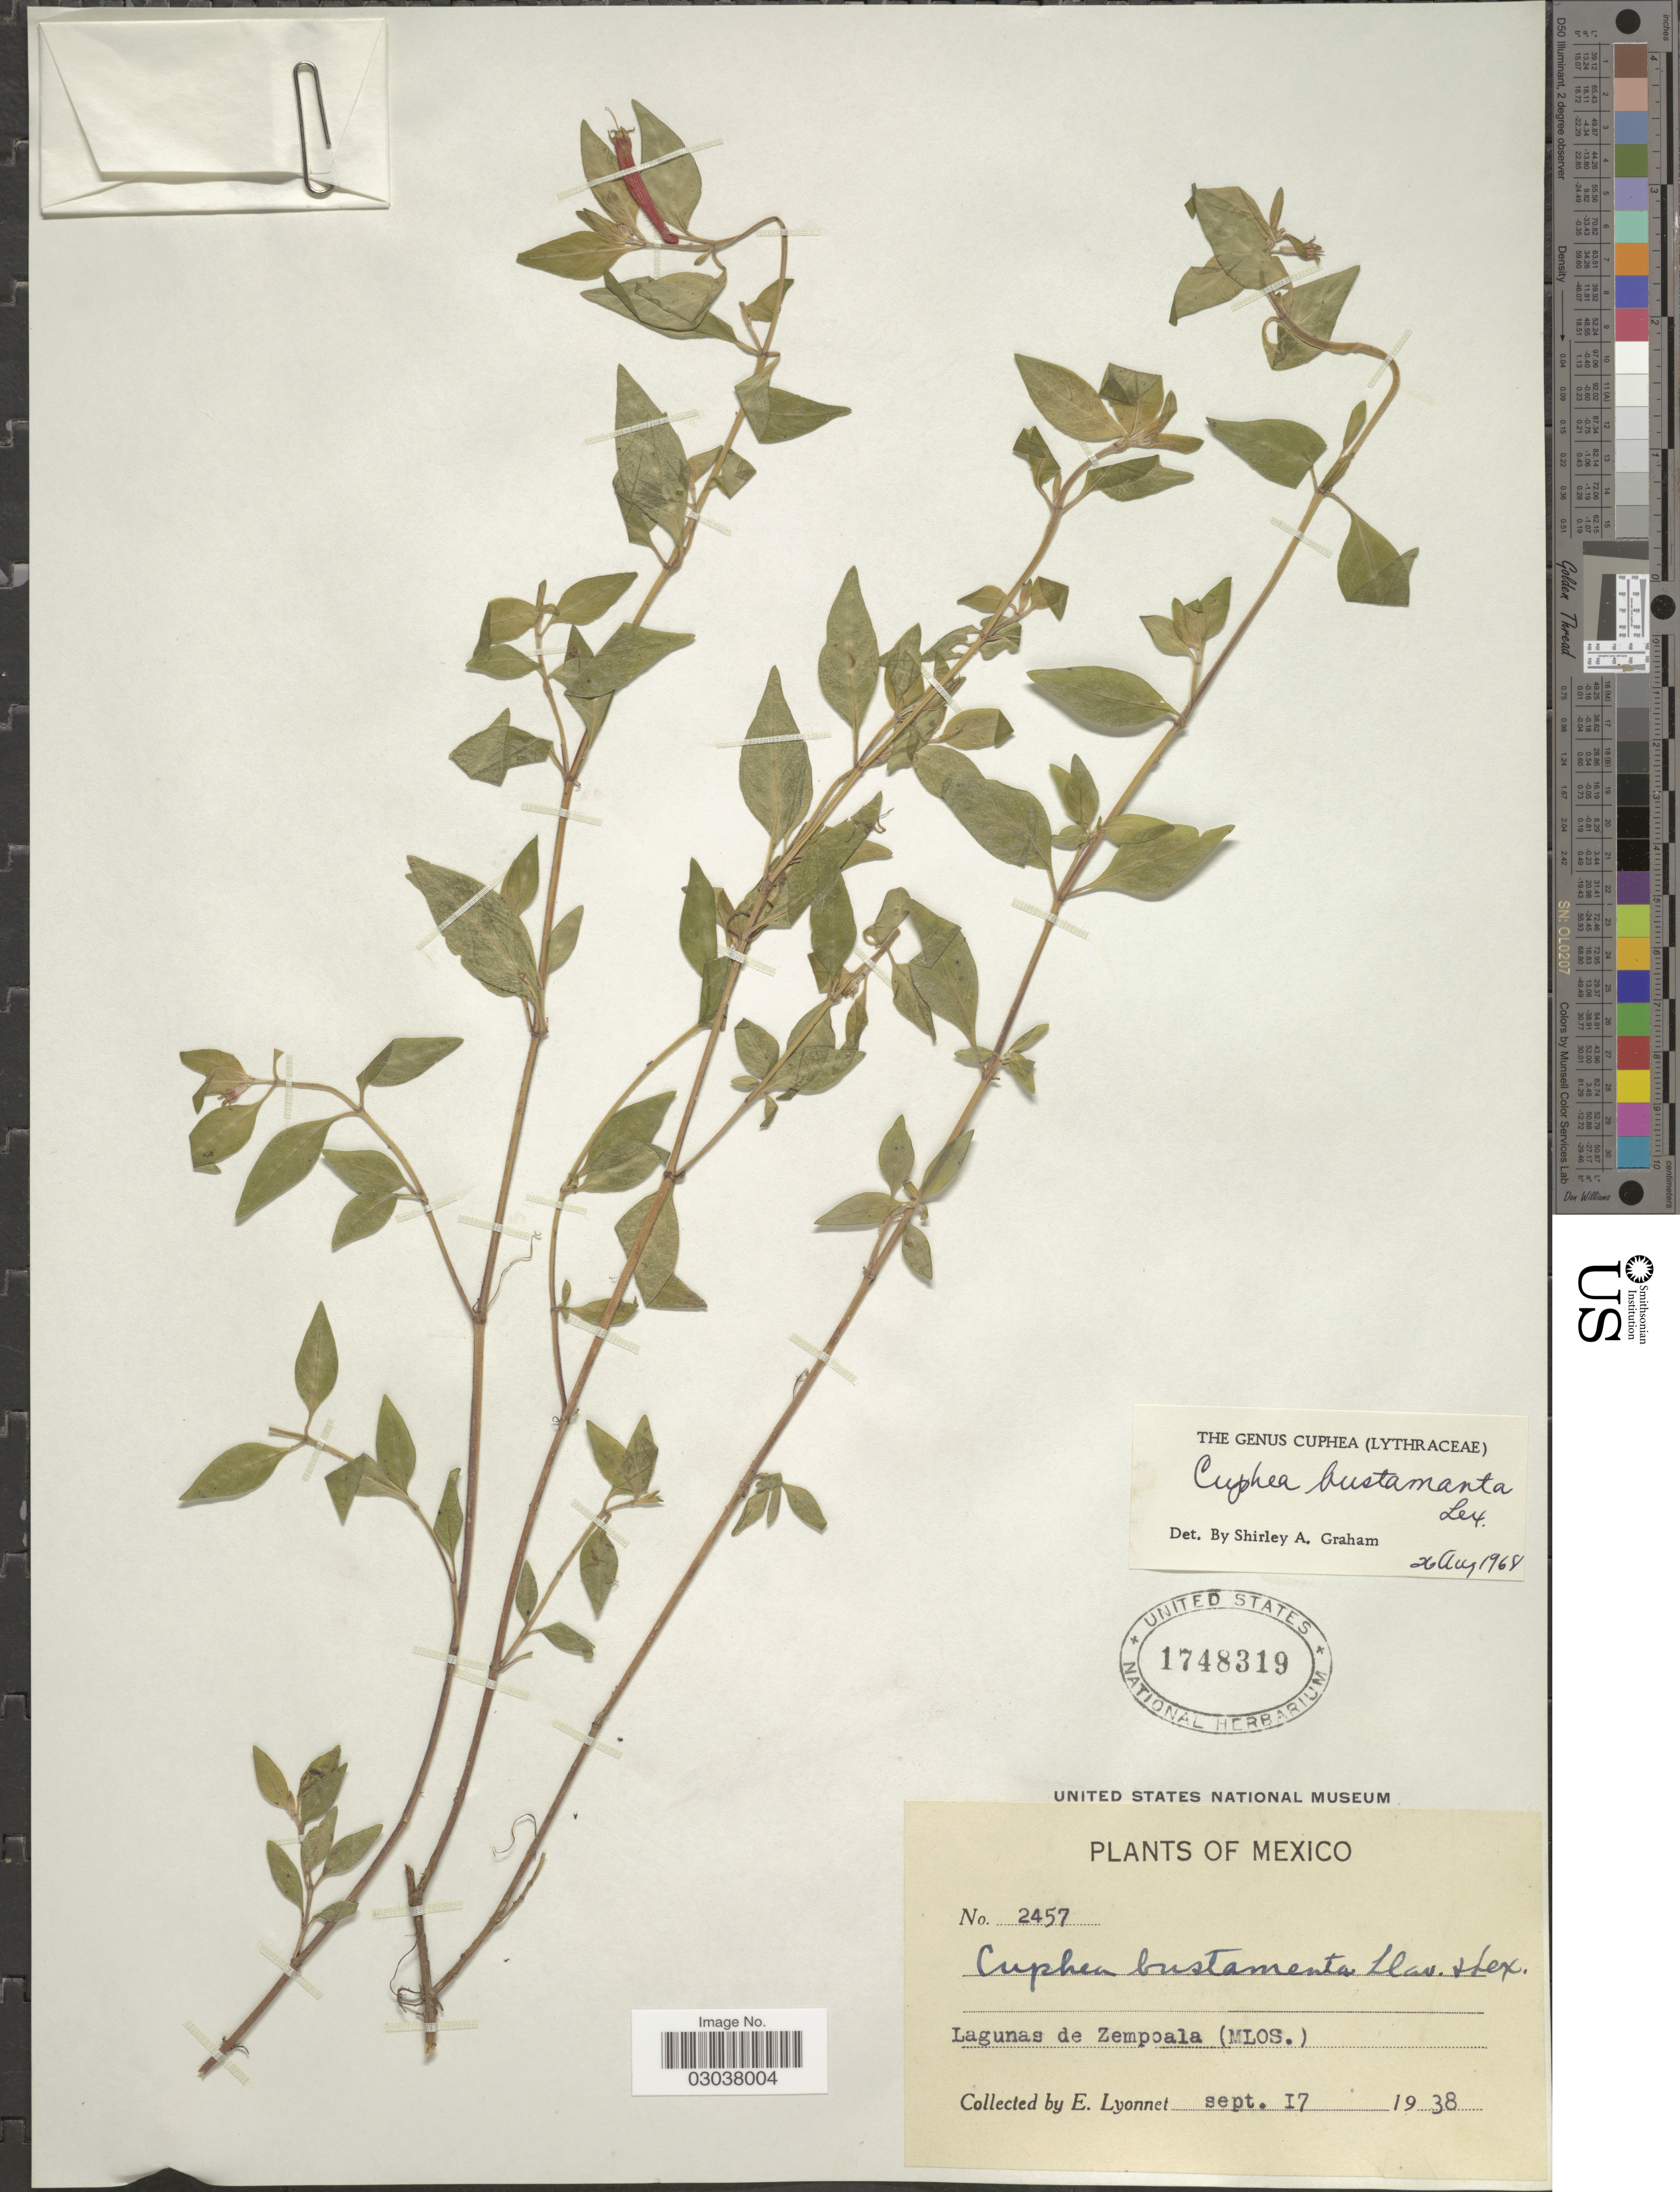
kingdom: Plantae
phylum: Tracheophyta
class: Magnoliopsida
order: Myrtales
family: Lythraceae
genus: Cuphea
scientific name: Cuphea bustamanta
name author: Lex.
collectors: E. Lyonnet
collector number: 2457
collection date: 1938-09-17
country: Mexico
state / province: Morelos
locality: Lagunas de Zempoala.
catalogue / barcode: US 1748319